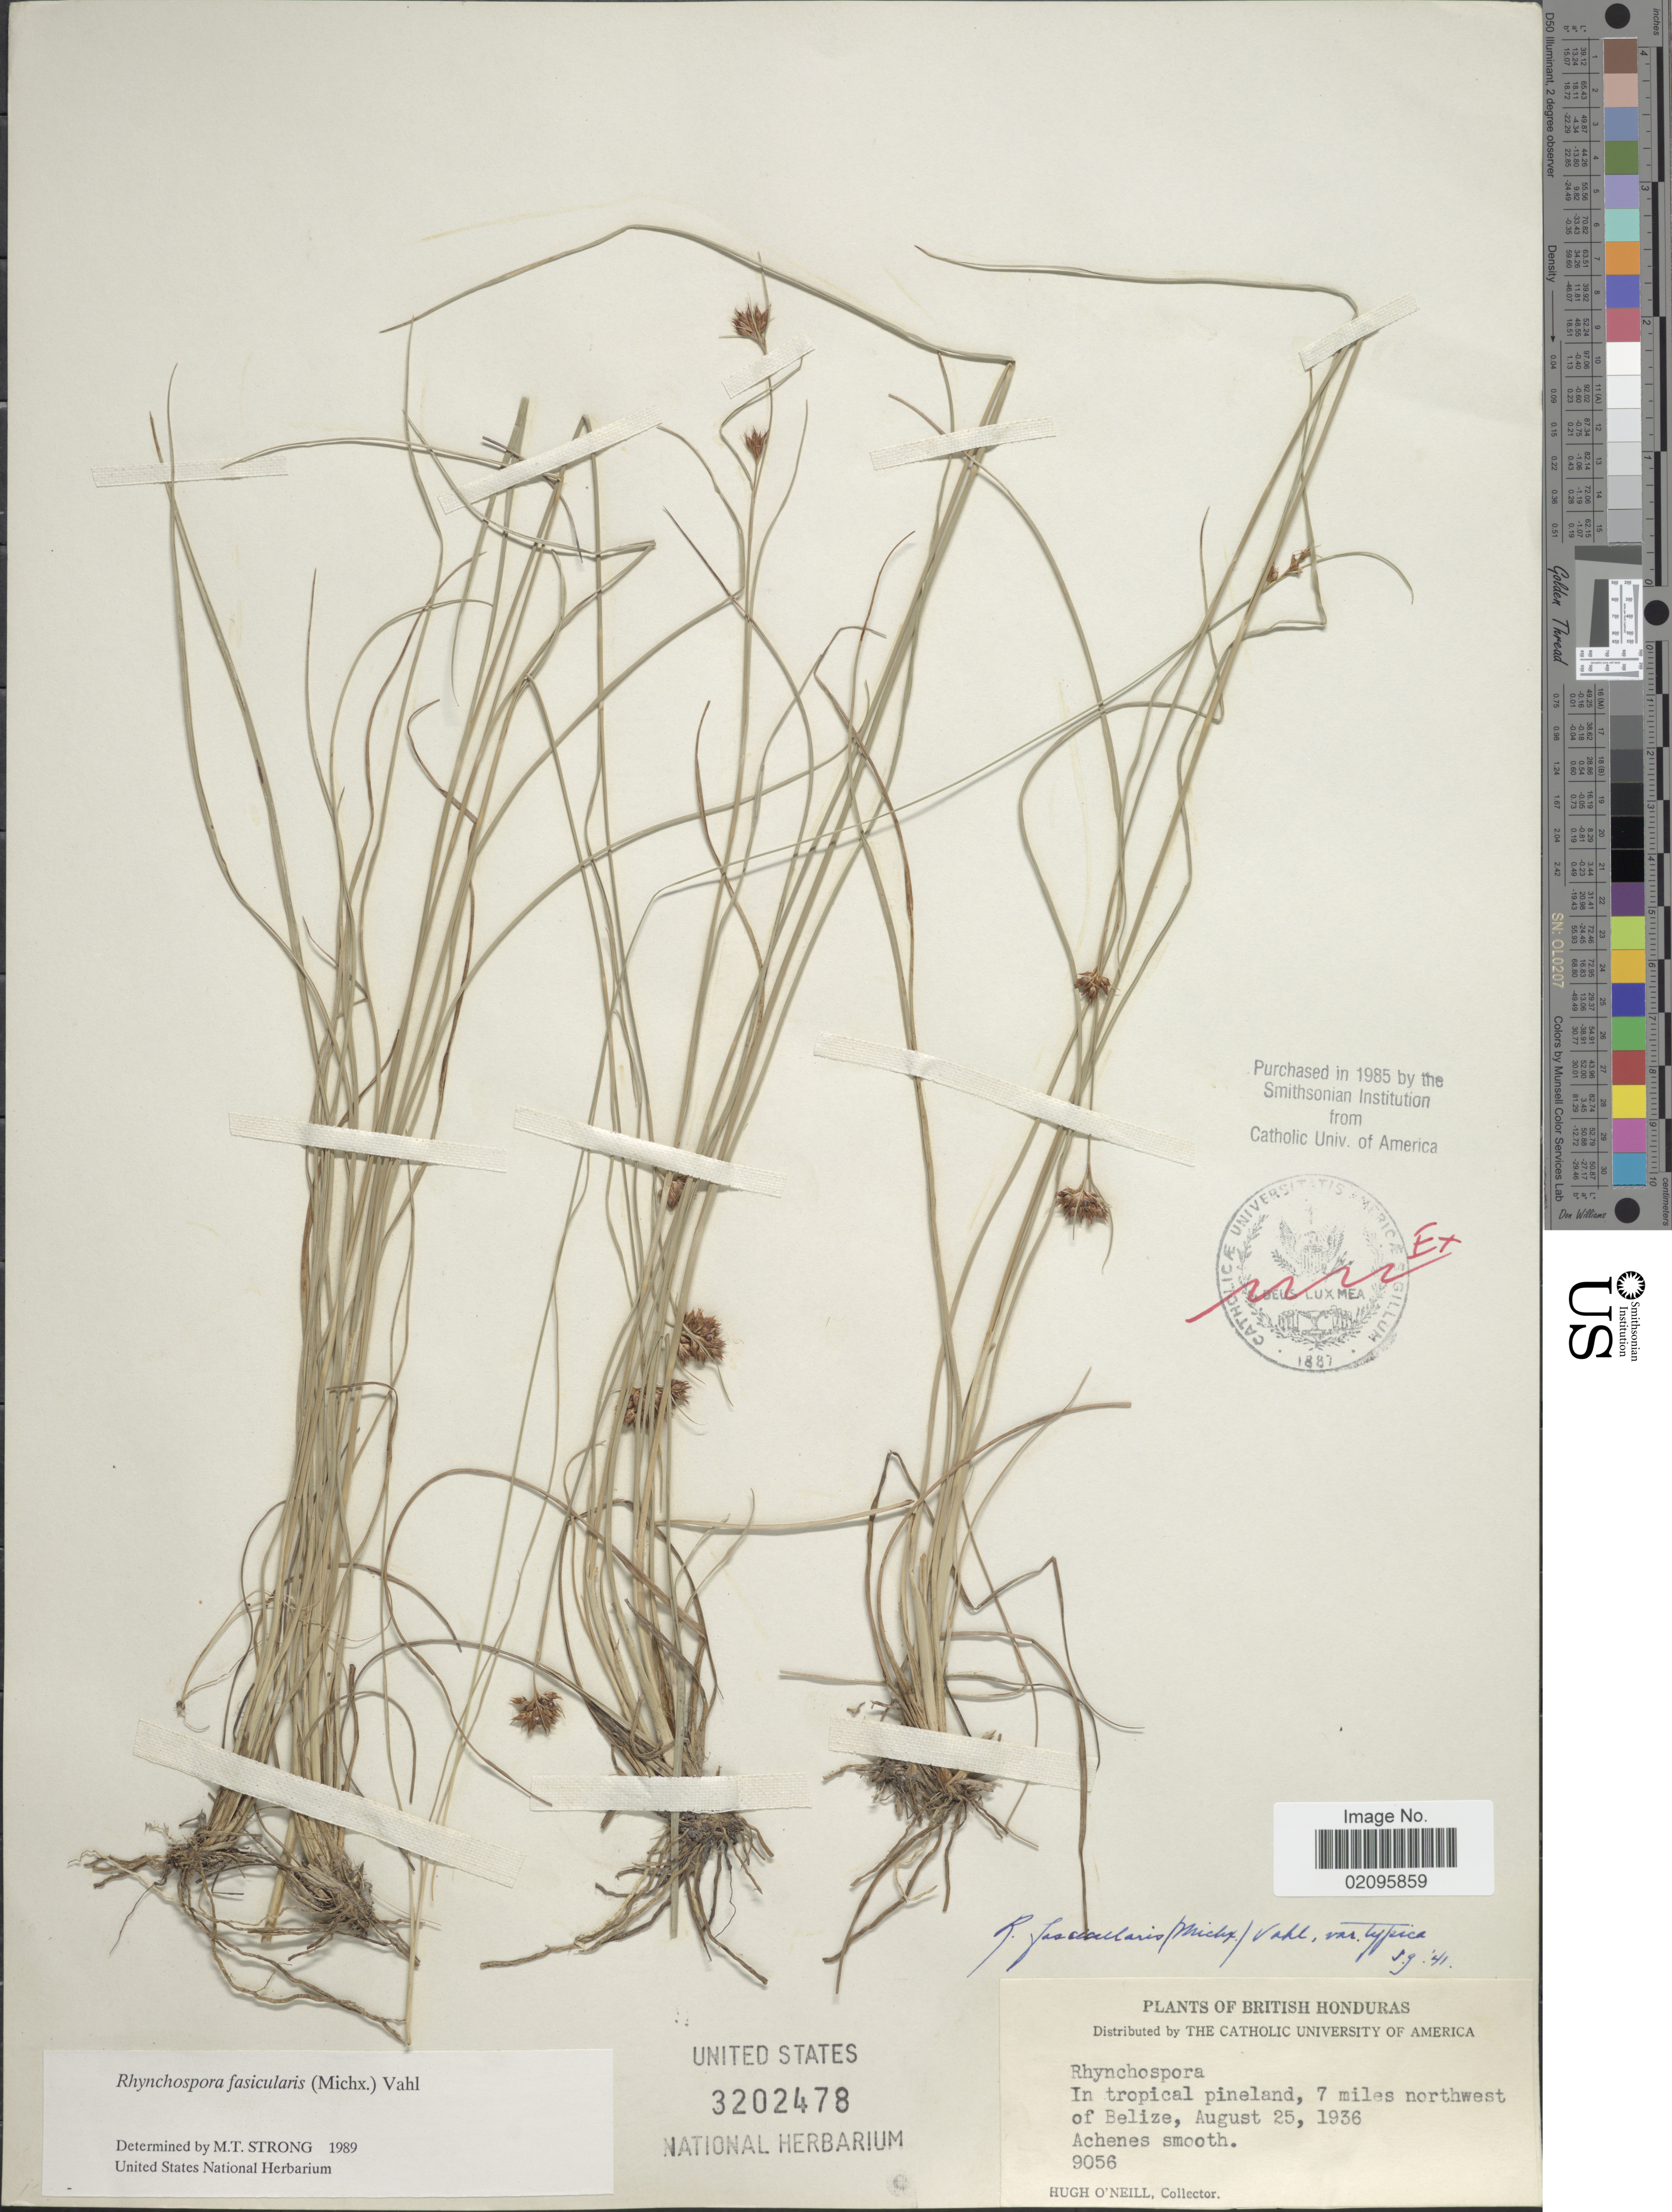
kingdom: Plantae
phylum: Tracheophyta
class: Liliopsida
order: Poales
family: Cyperaceae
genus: Rhynchospora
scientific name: Rhynchospora fascicularis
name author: (Michx.) Vahl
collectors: H. O'Neill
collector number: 9056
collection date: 1936-08-25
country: Belize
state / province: Belize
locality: British Honduras, in tropical pineland, 7 miles northwest of Belize.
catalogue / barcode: US 3202478